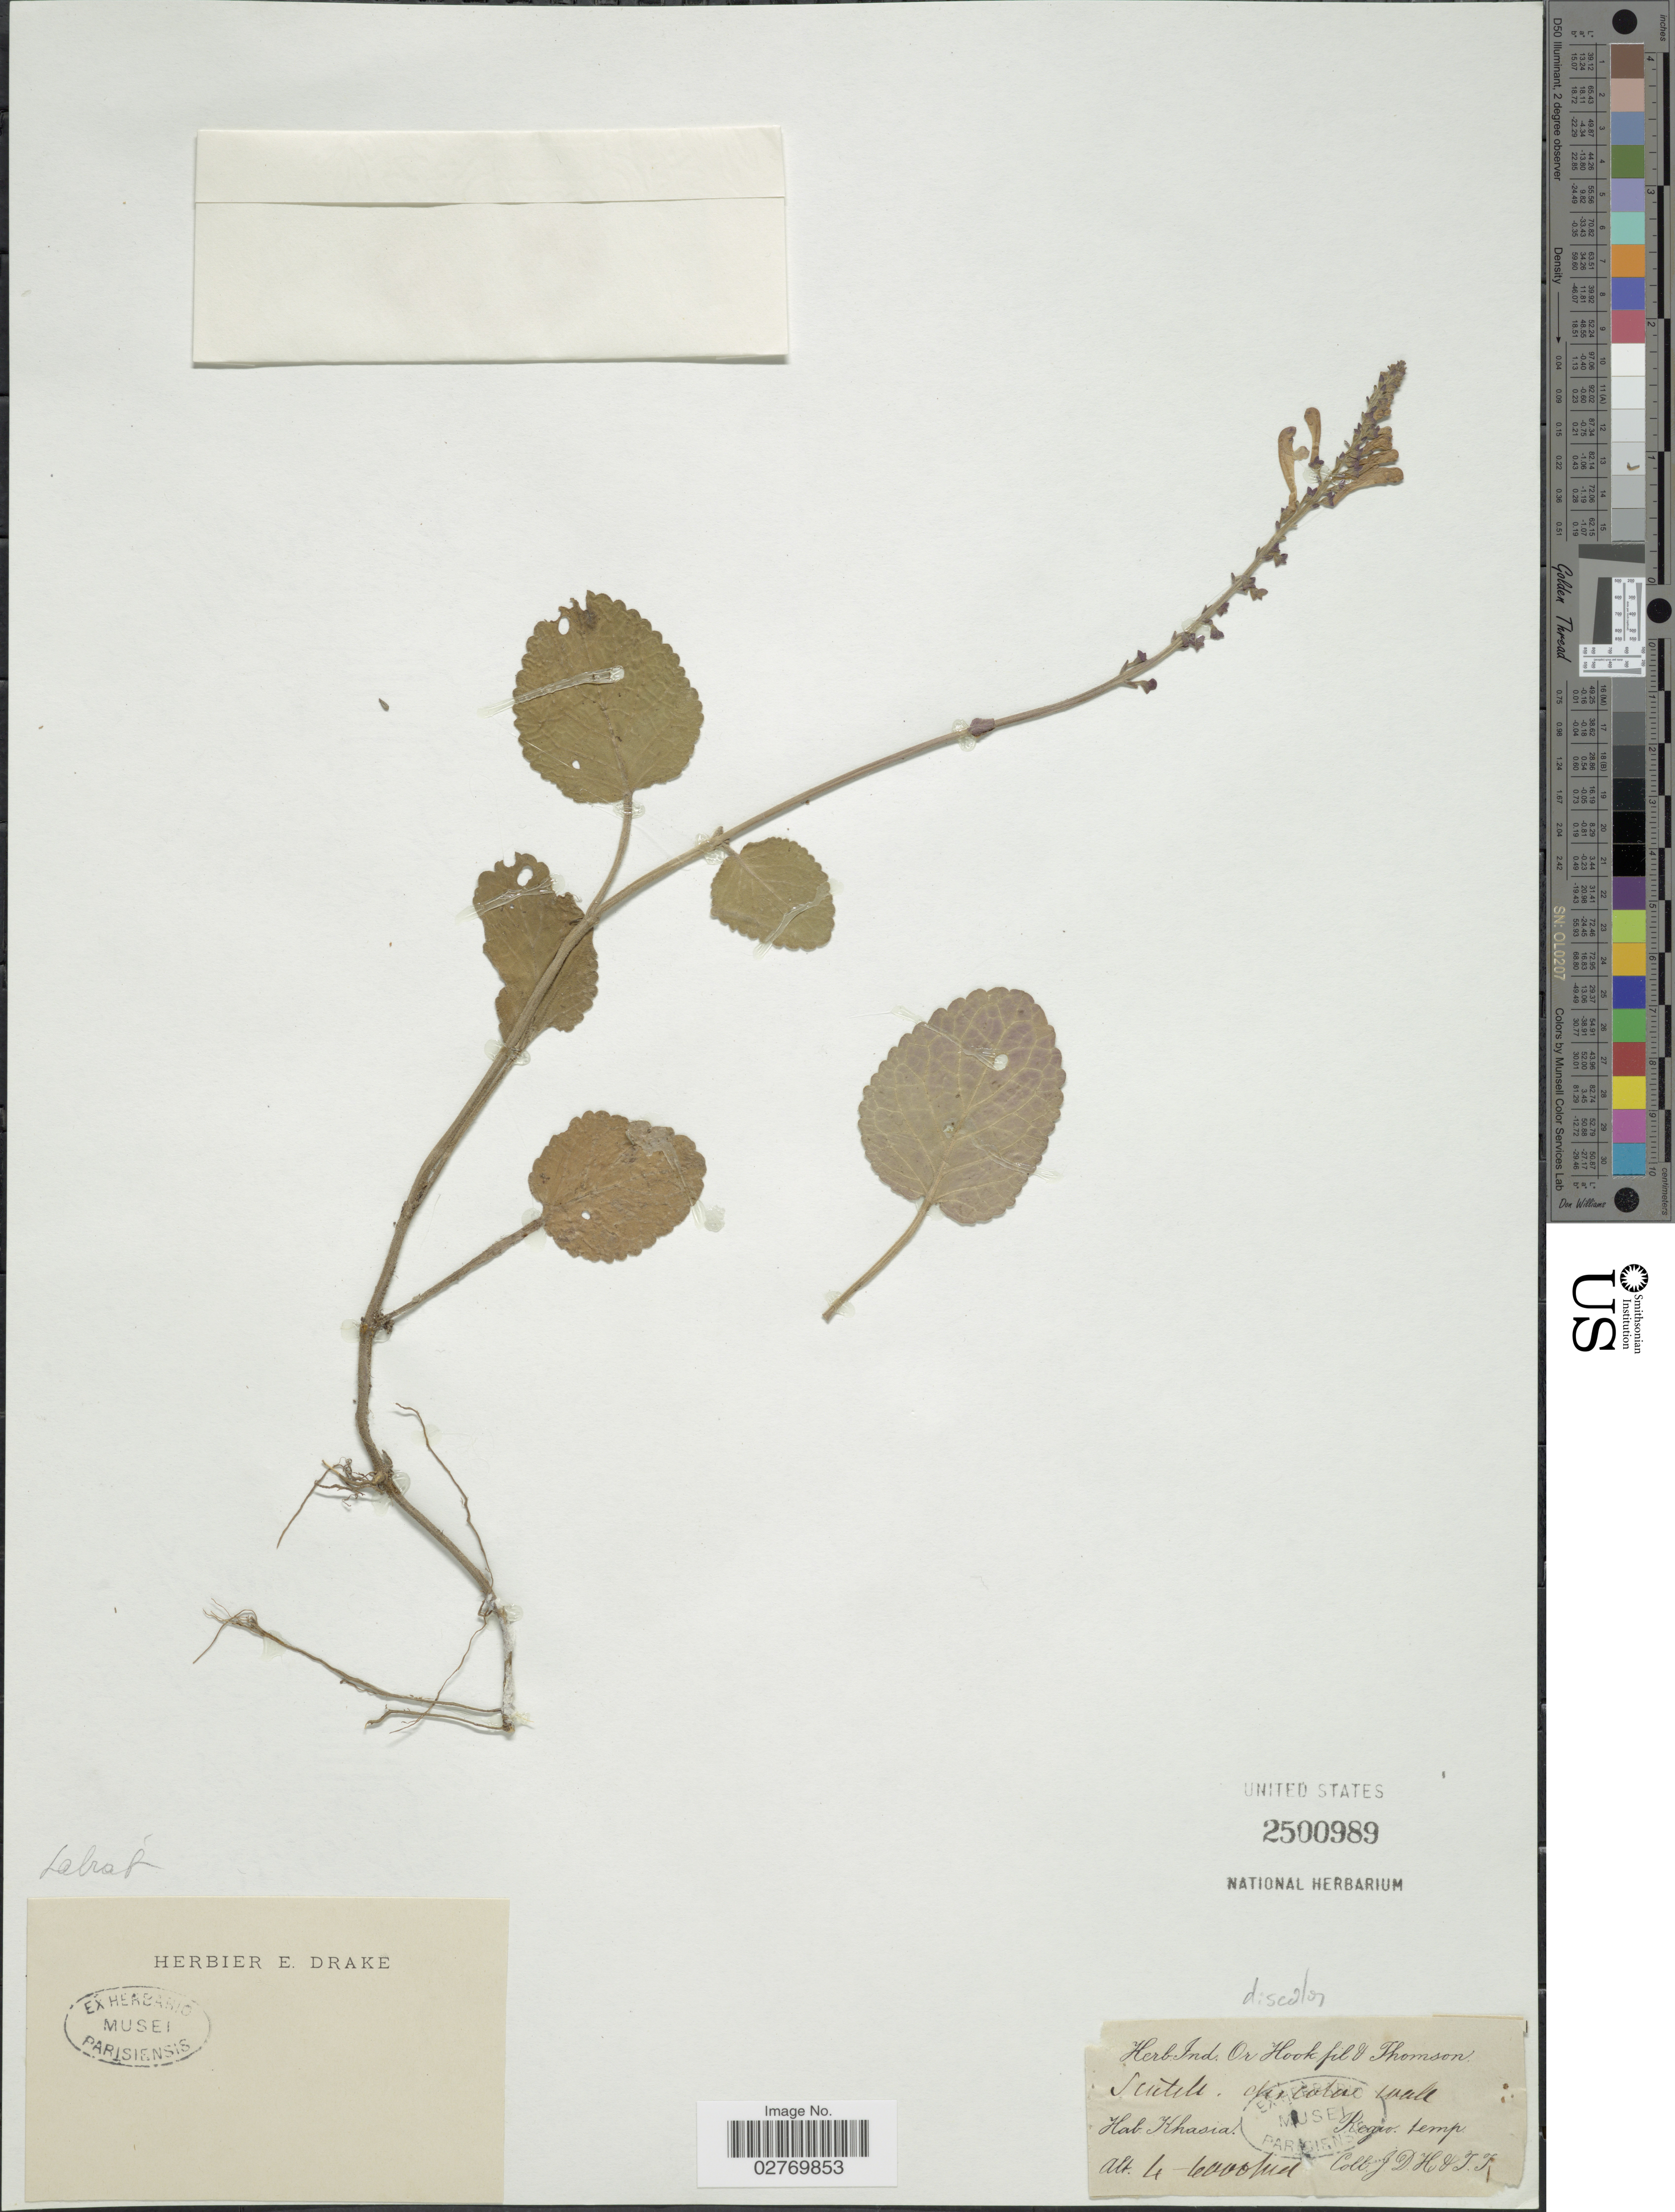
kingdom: Plantae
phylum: Tracheophyta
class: Magnoliopsida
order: Lamiales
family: Lamiaceae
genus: Scutellaria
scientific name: Scutellaria discolor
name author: Colebr.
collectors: J. D. Hooker & T. Thomson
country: India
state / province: Meghalaya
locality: Khasia. Regio. temp.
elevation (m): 1219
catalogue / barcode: US 2500989